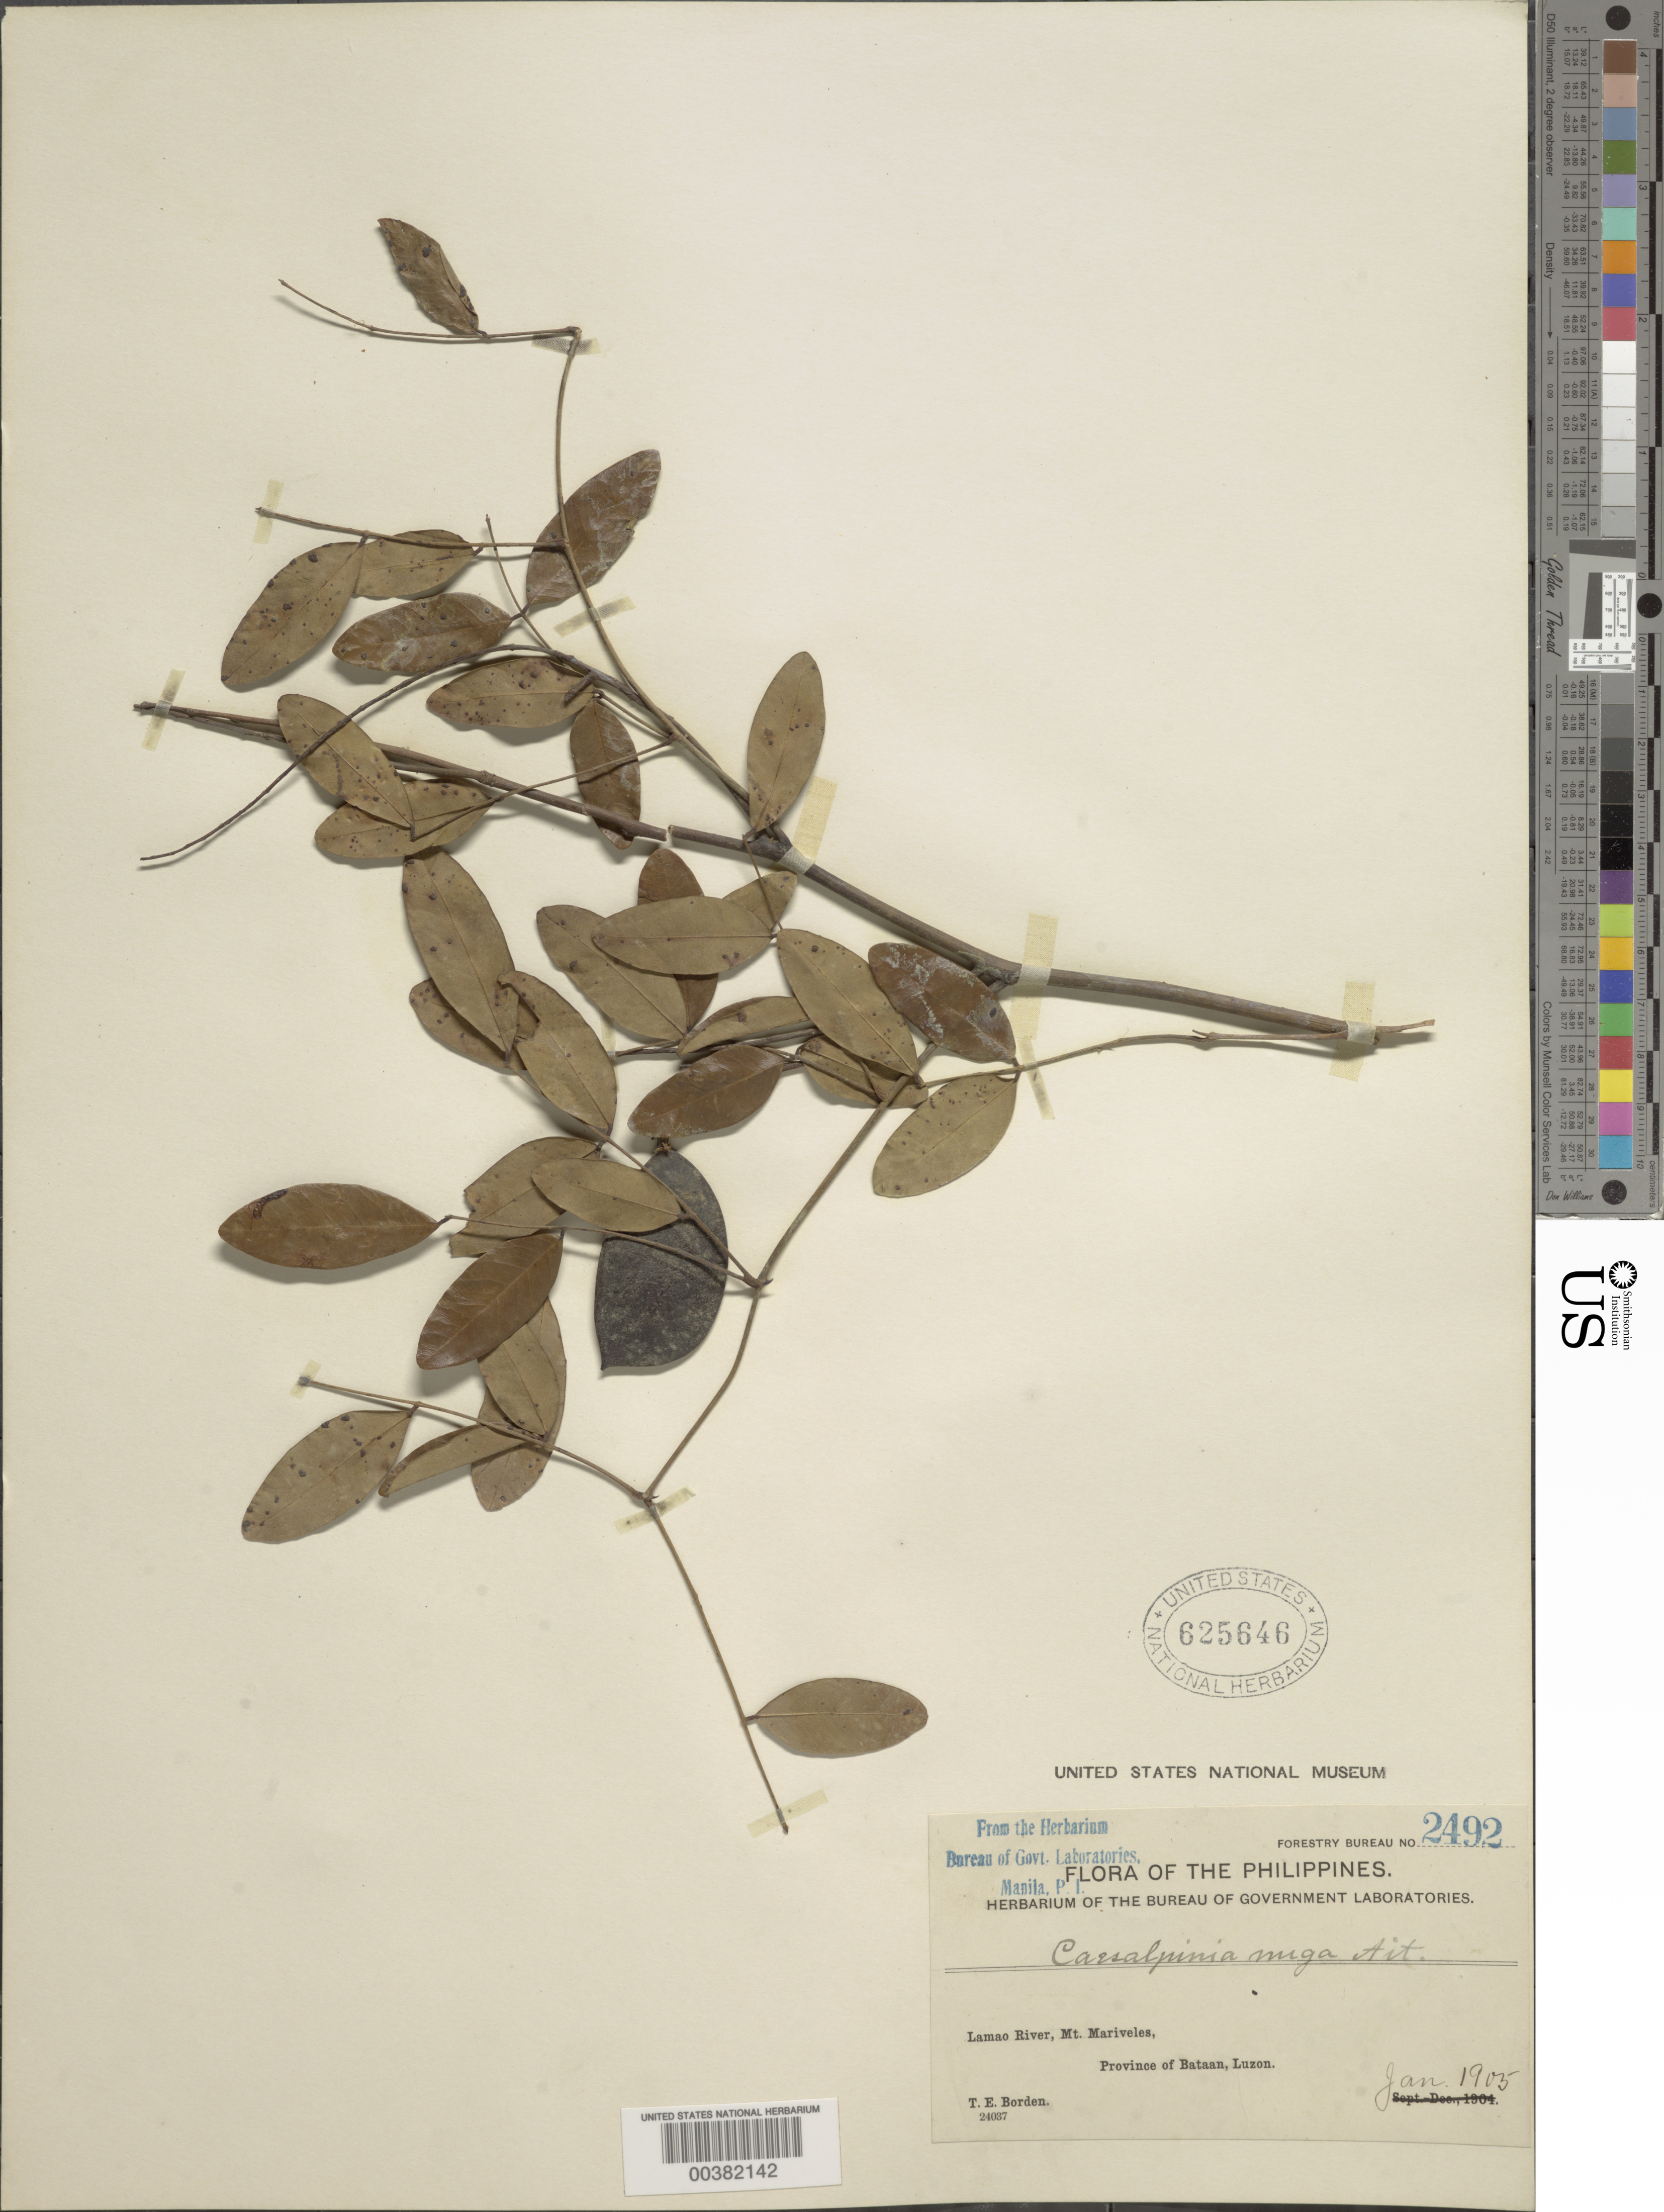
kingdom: Plantae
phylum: Tracheophyta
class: Magnoliopsida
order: Fabales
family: Fabaceae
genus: Ticanto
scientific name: Ticanto crista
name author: (L.) R. Clark & Gagnon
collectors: T. E. Borden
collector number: Forestry Bureau No. 2492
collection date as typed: Jan 1905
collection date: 1905-01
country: Philippines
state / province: Central Luzon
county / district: Bataan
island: Luzon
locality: Lamao River, Mt. Mariveles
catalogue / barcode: US 625646